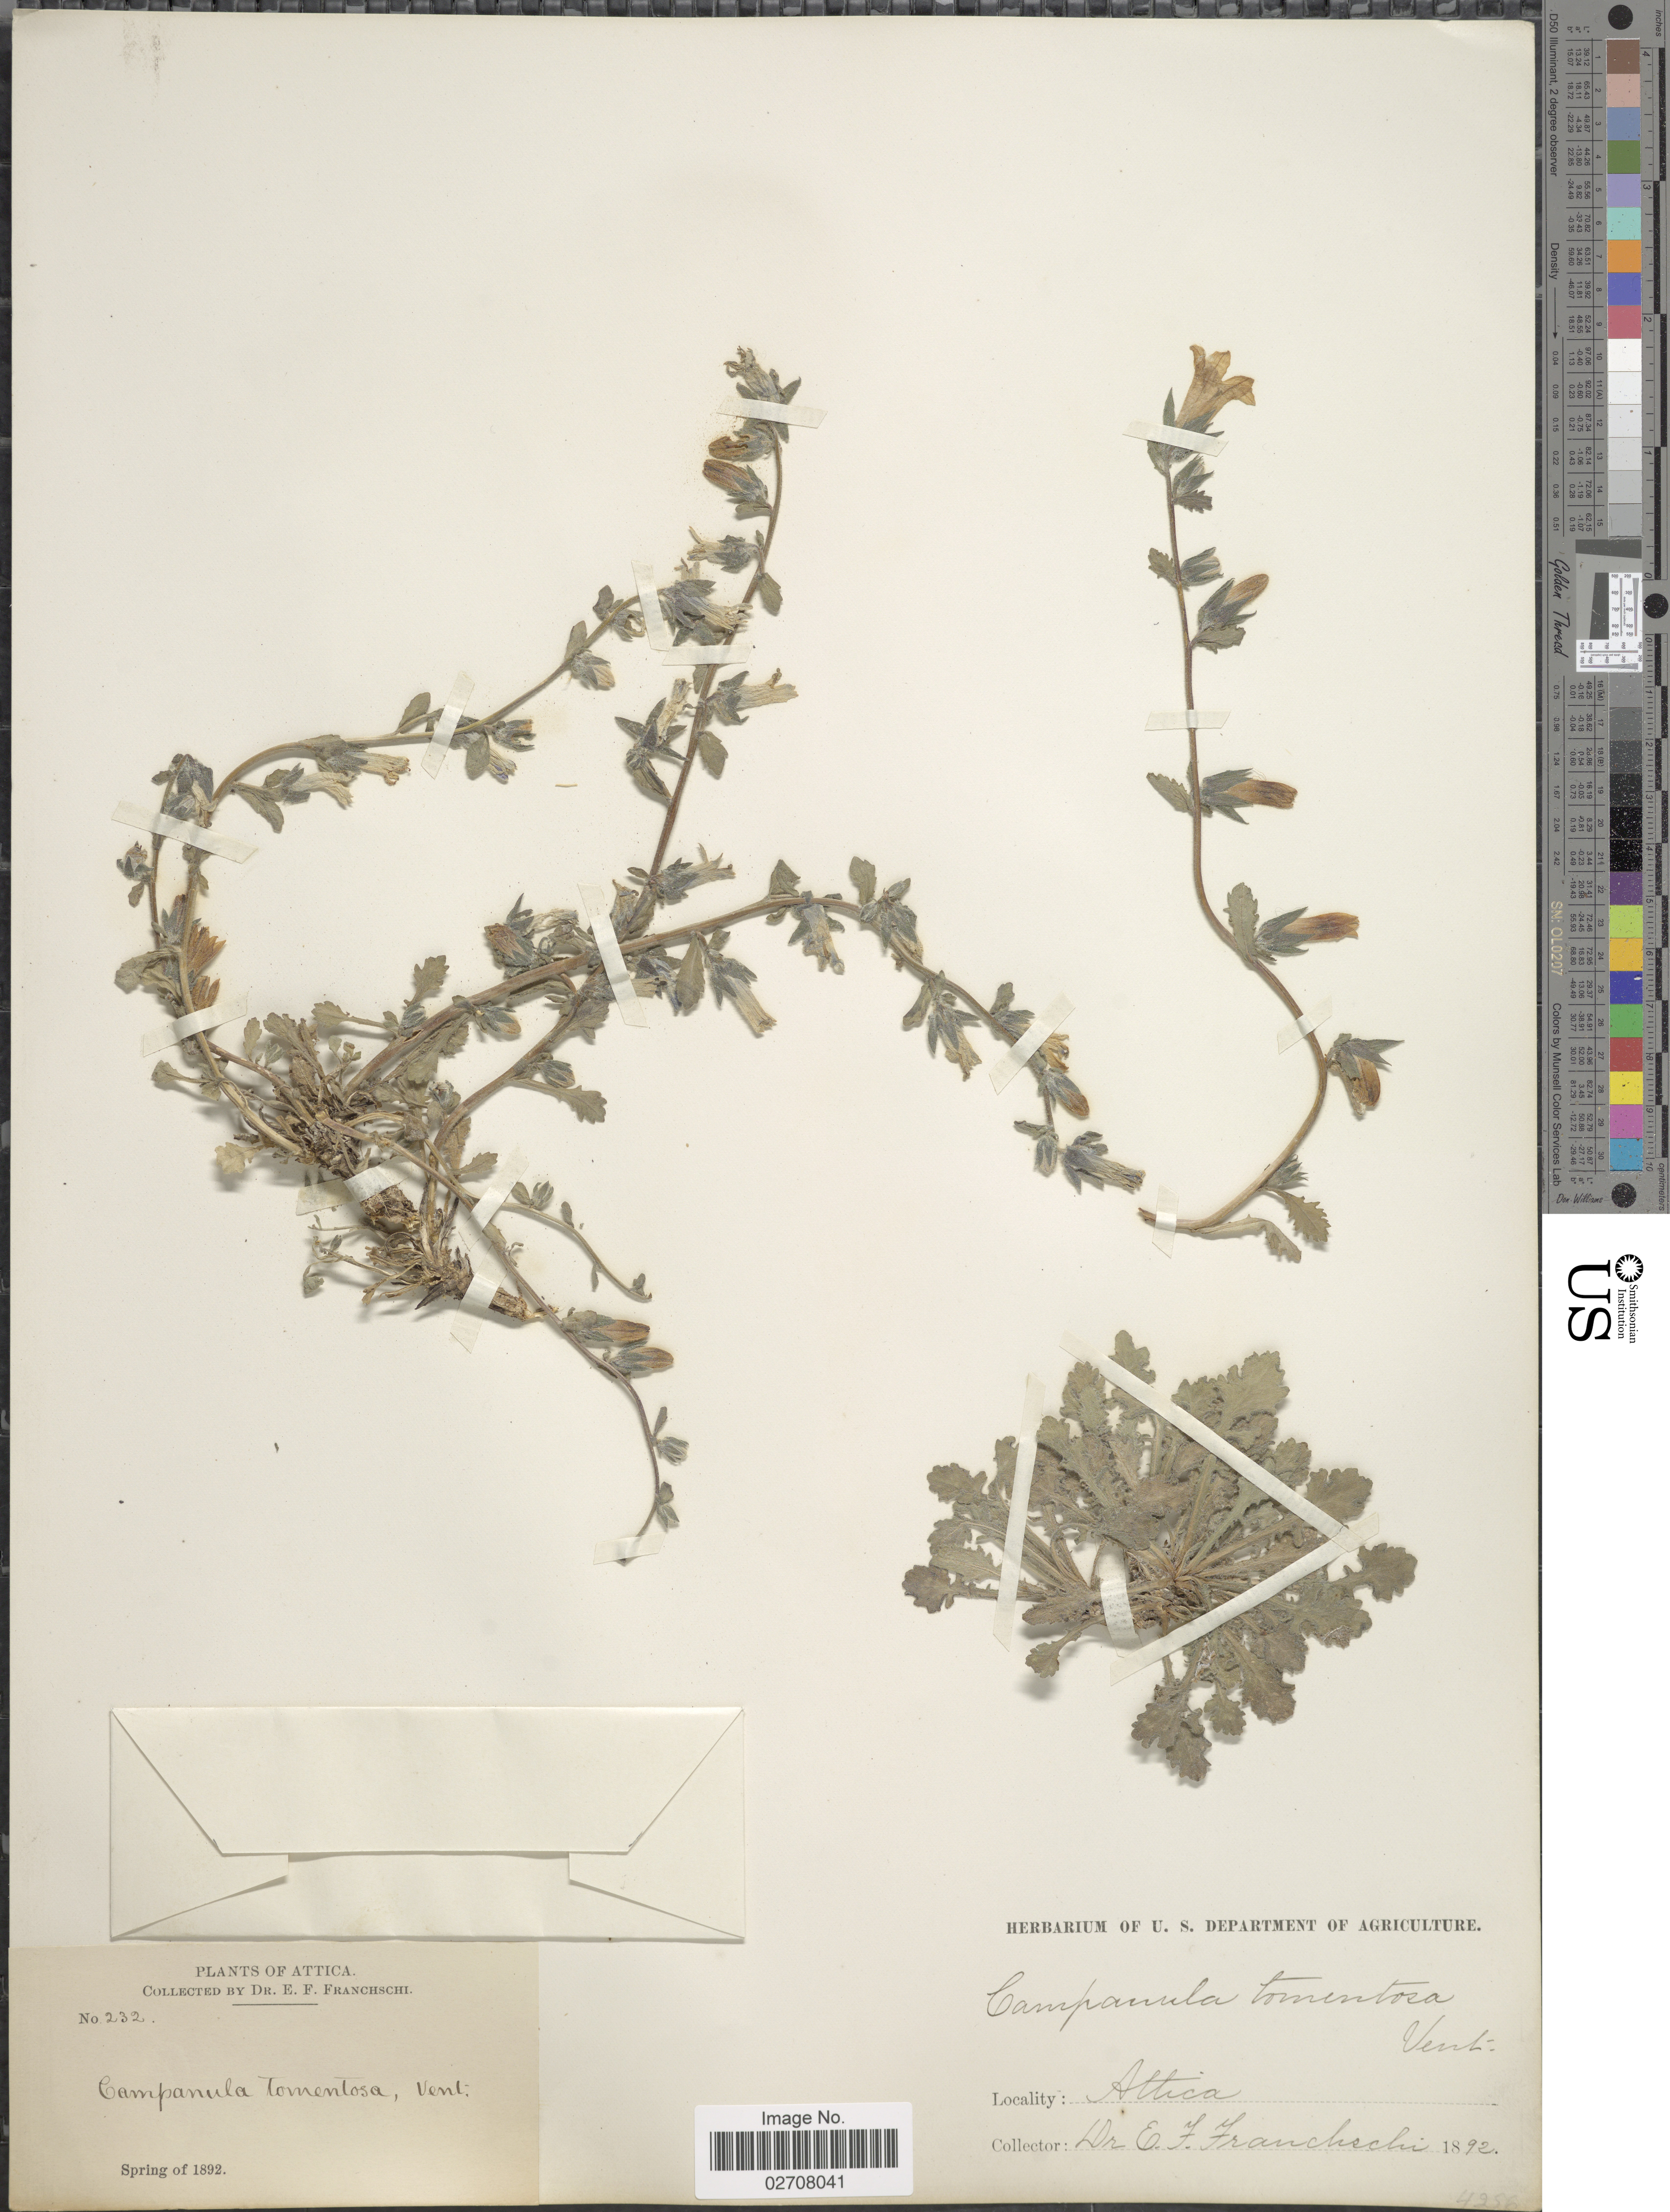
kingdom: Plantae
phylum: Tracheophyta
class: Magnoliopsida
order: Asterales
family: Campanulaceae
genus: Campanula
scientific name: Campanula tomentosa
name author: Lam.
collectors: E. Franchschi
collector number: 232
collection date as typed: Spring of 1892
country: Greece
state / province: Attica